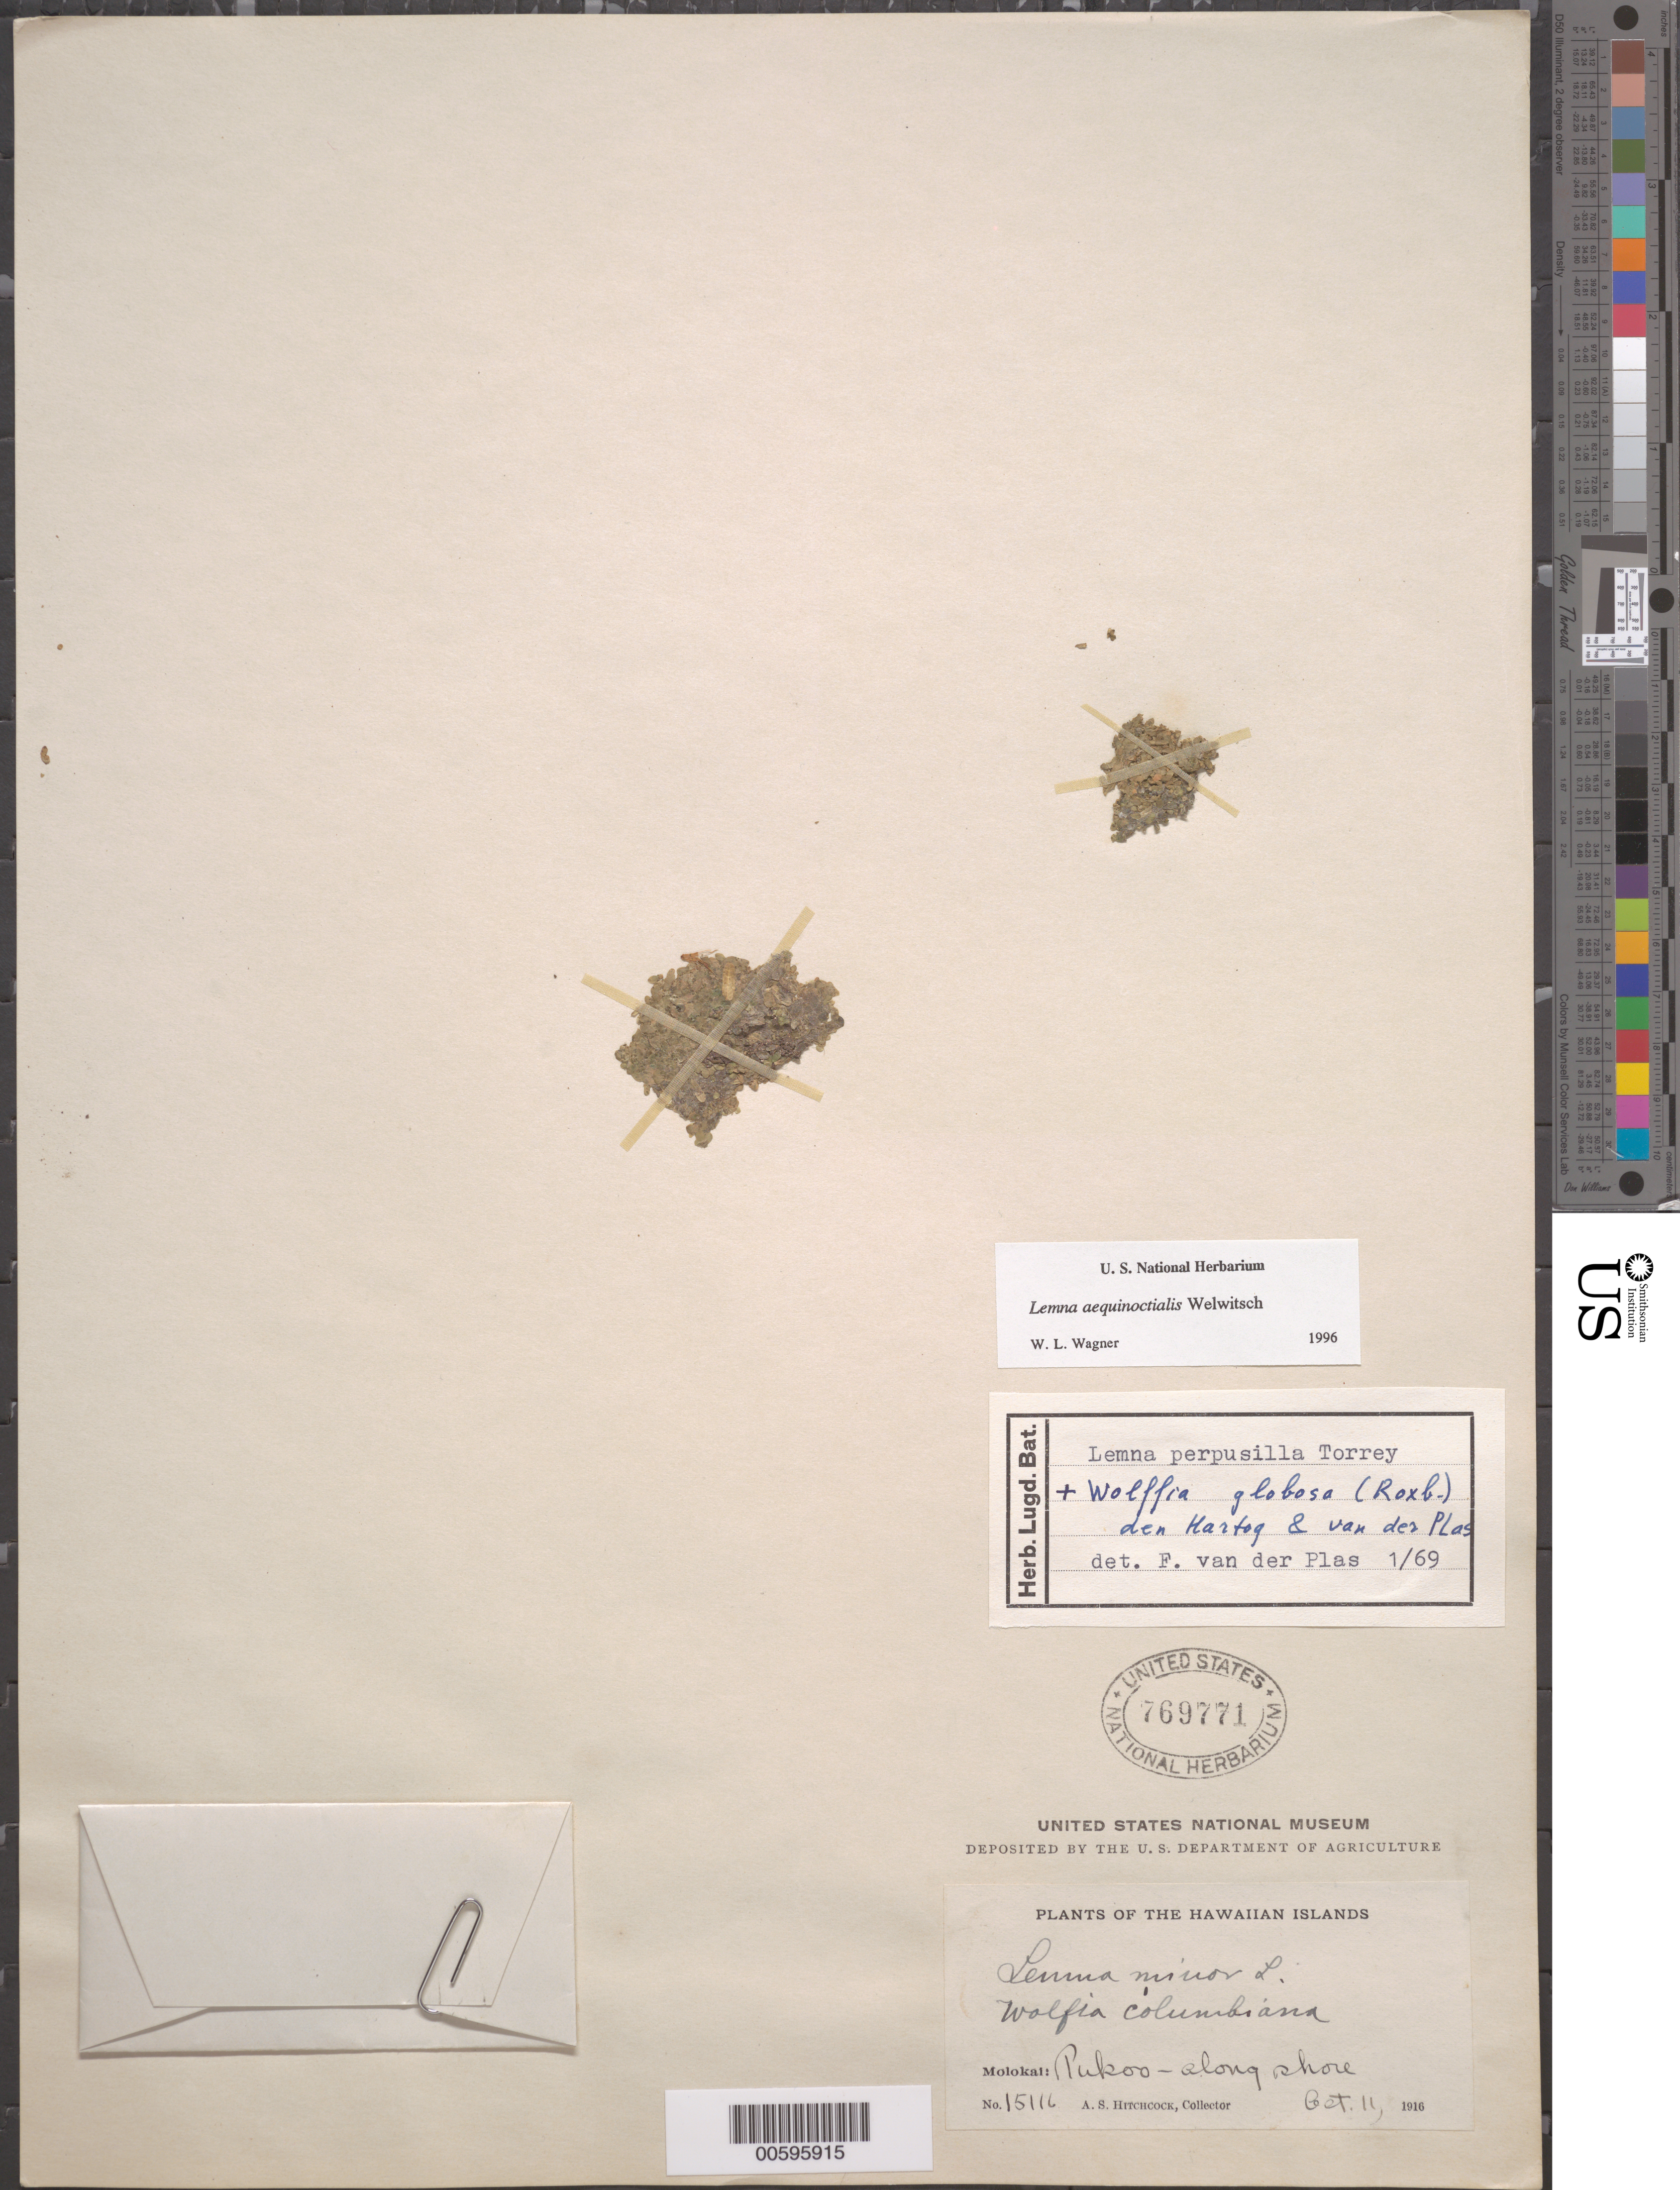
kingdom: Plantae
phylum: Tracheophyta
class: Liliopsida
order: Alismatales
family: Araceae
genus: Lemna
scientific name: Lemna aequinoctialis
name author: Welw.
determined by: Wagner, W. L., (BOT), Smithsonian Institution - National Museum of Natural History (UNITED STATES)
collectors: A. S. Hitchcock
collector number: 15116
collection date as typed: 11 Oct 1916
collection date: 1916-10-11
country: United States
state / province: Hawaii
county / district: Maui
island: Moloka'i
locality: Pukoo-along shore.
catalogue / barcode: US 769771